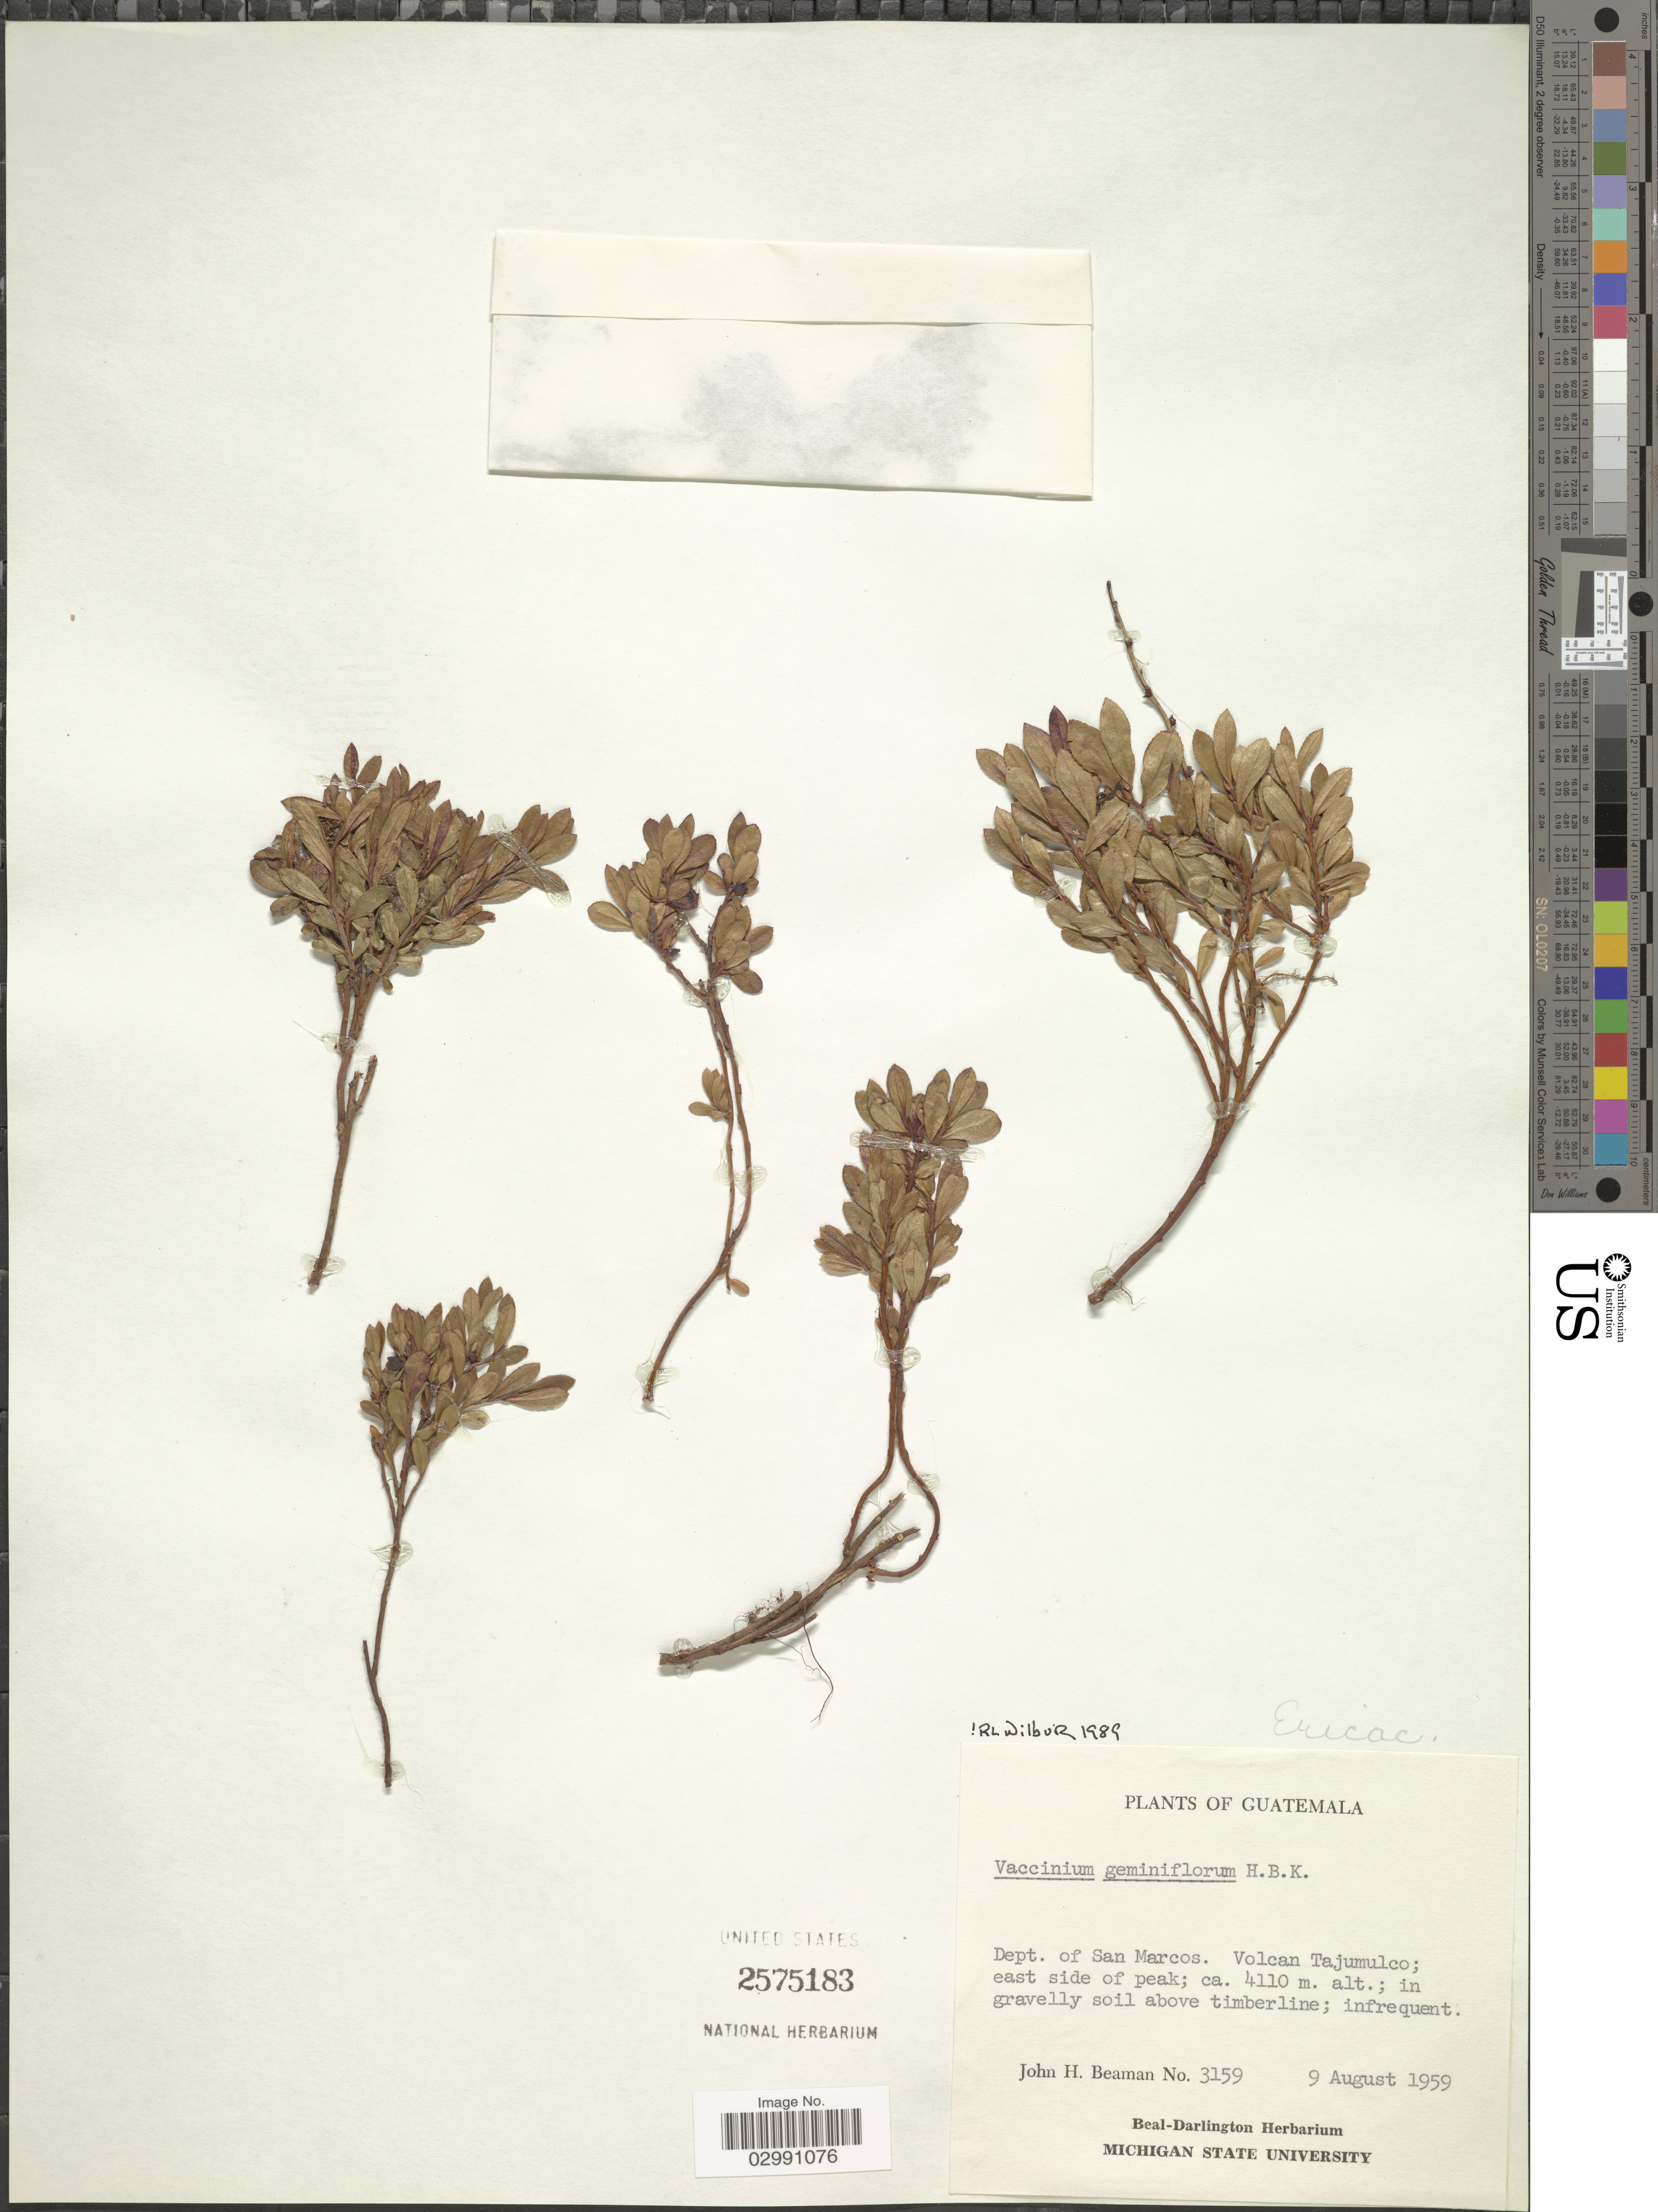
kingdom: Plantae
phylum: Tracheophyta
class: Magnoliopsida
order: Ericales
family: Ericaceae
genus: Vaccinium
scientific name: Vaccinium geminiflorum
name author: Kunth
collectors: J. H. Beaman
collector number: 3159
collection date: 1959-08-09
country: Guatemala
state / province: San Marcos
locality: Dept. of San Marcos. Volcan Tajumulco; east side of peak.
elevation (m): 4110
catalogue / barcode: US 2575183